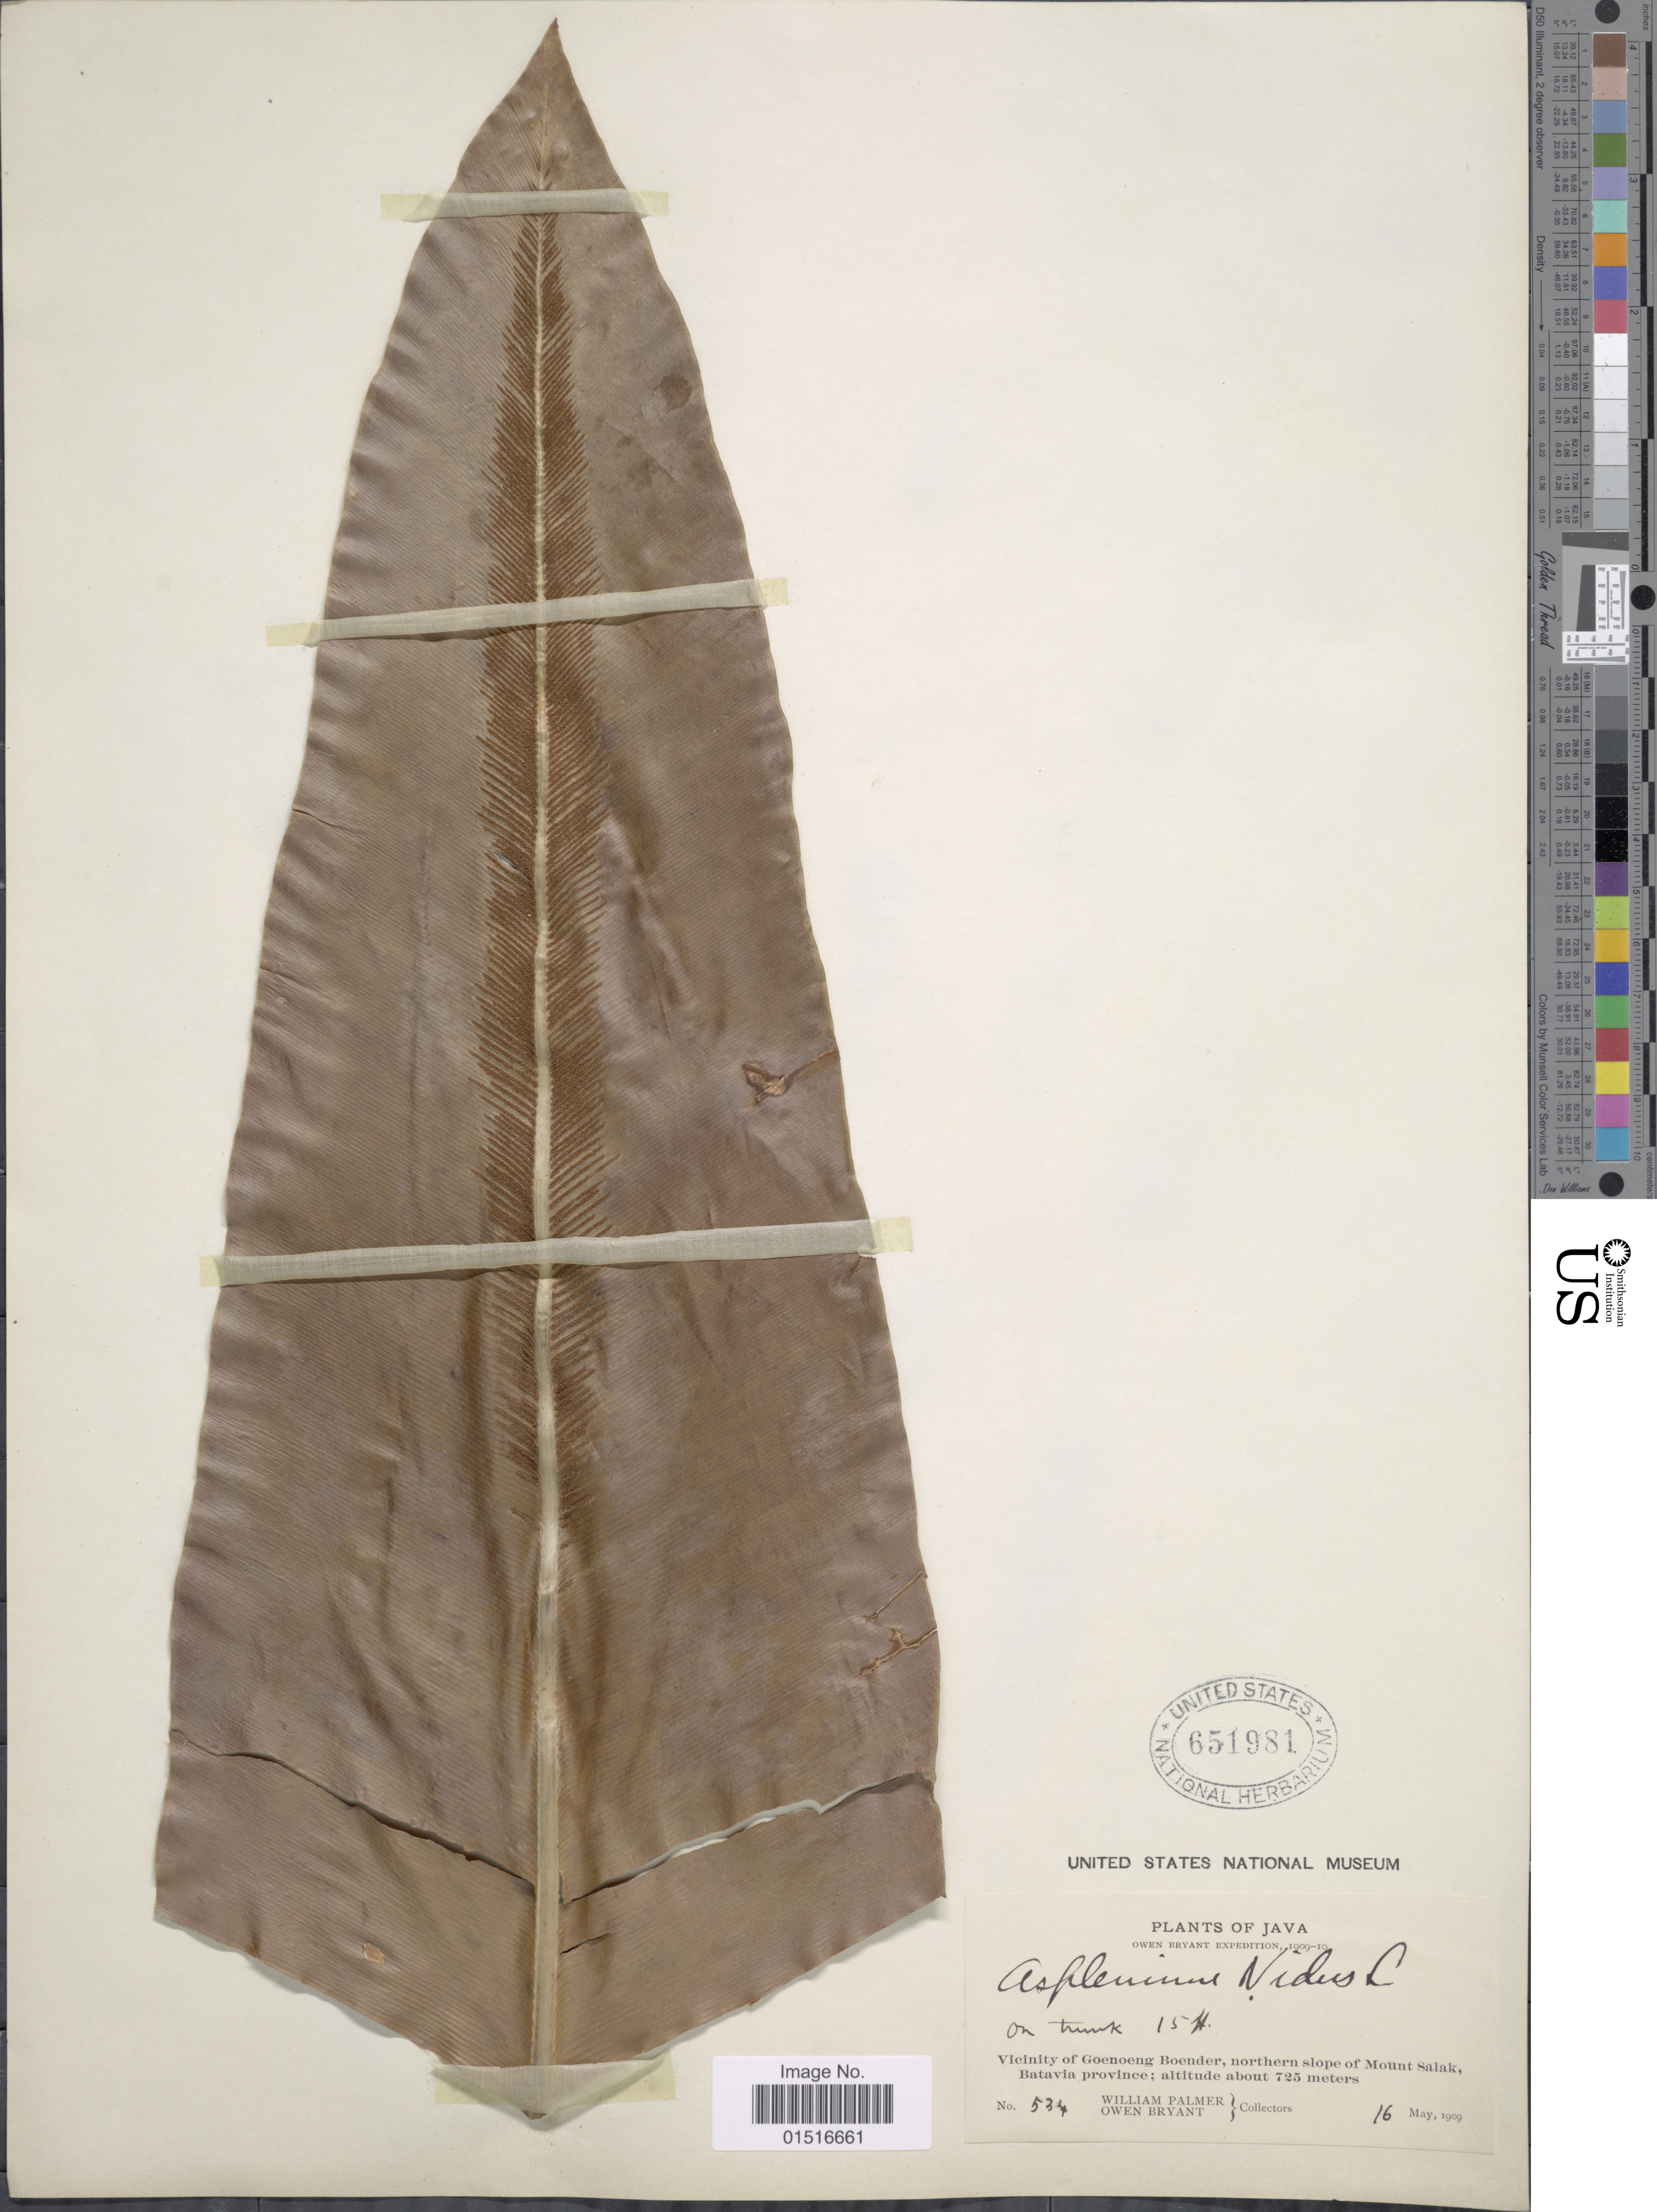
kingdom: Plantae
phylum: Tracheophyta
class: Polypodiopsida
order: Polypodiales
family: Aspleniaceae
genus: Asplenium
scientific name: Asplenium nidus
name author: L.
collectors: W. Palmer & O. Bryant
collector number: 534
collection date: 1909-05-16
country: Indonesia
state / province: Java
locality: Vicinity of Goenoeng Boender, northern slope of Mount Salak, Batavia province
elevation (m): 725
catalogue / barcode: US 651981